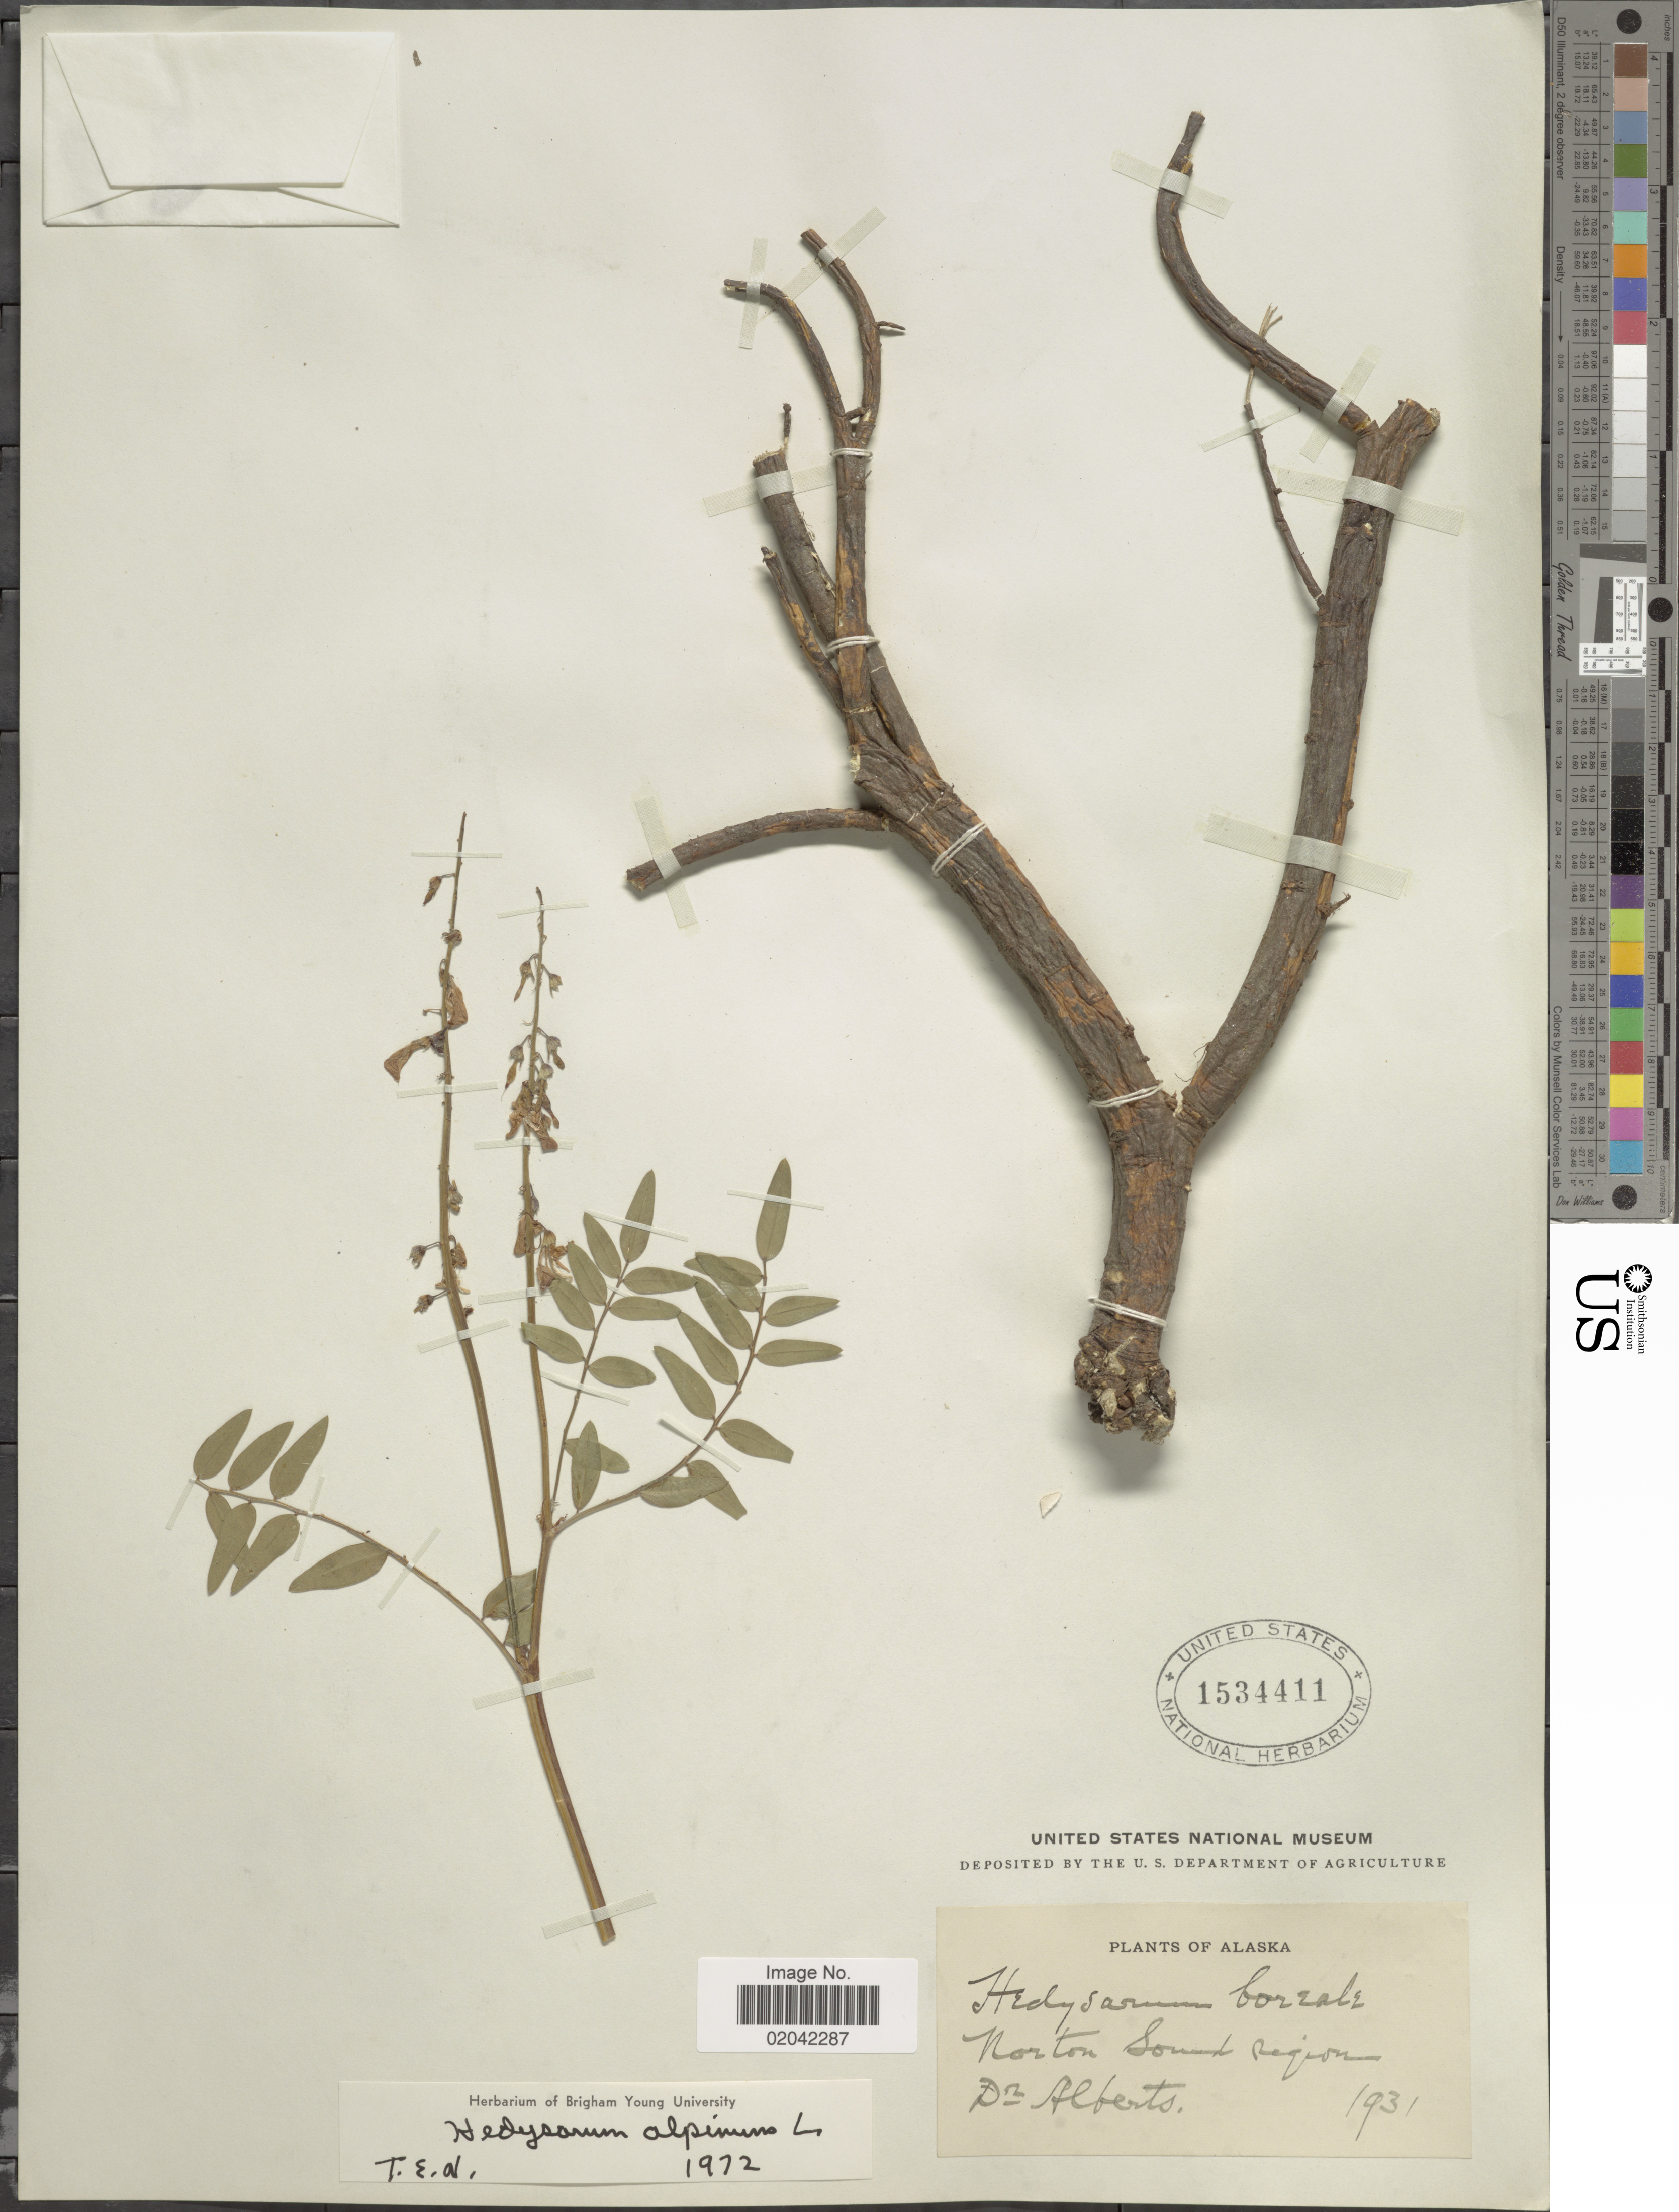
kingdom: Plantae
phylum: Tracheophyta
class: Magnoliopsida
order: Fabales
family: Fabaceae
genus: Hedysarum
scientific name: Hedysarum alpinum var. americanum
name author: Michx. ex Pursh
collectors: Alberts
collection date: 1931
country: United States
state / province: Alaska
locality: Norton South Region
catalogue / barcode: US 1534411